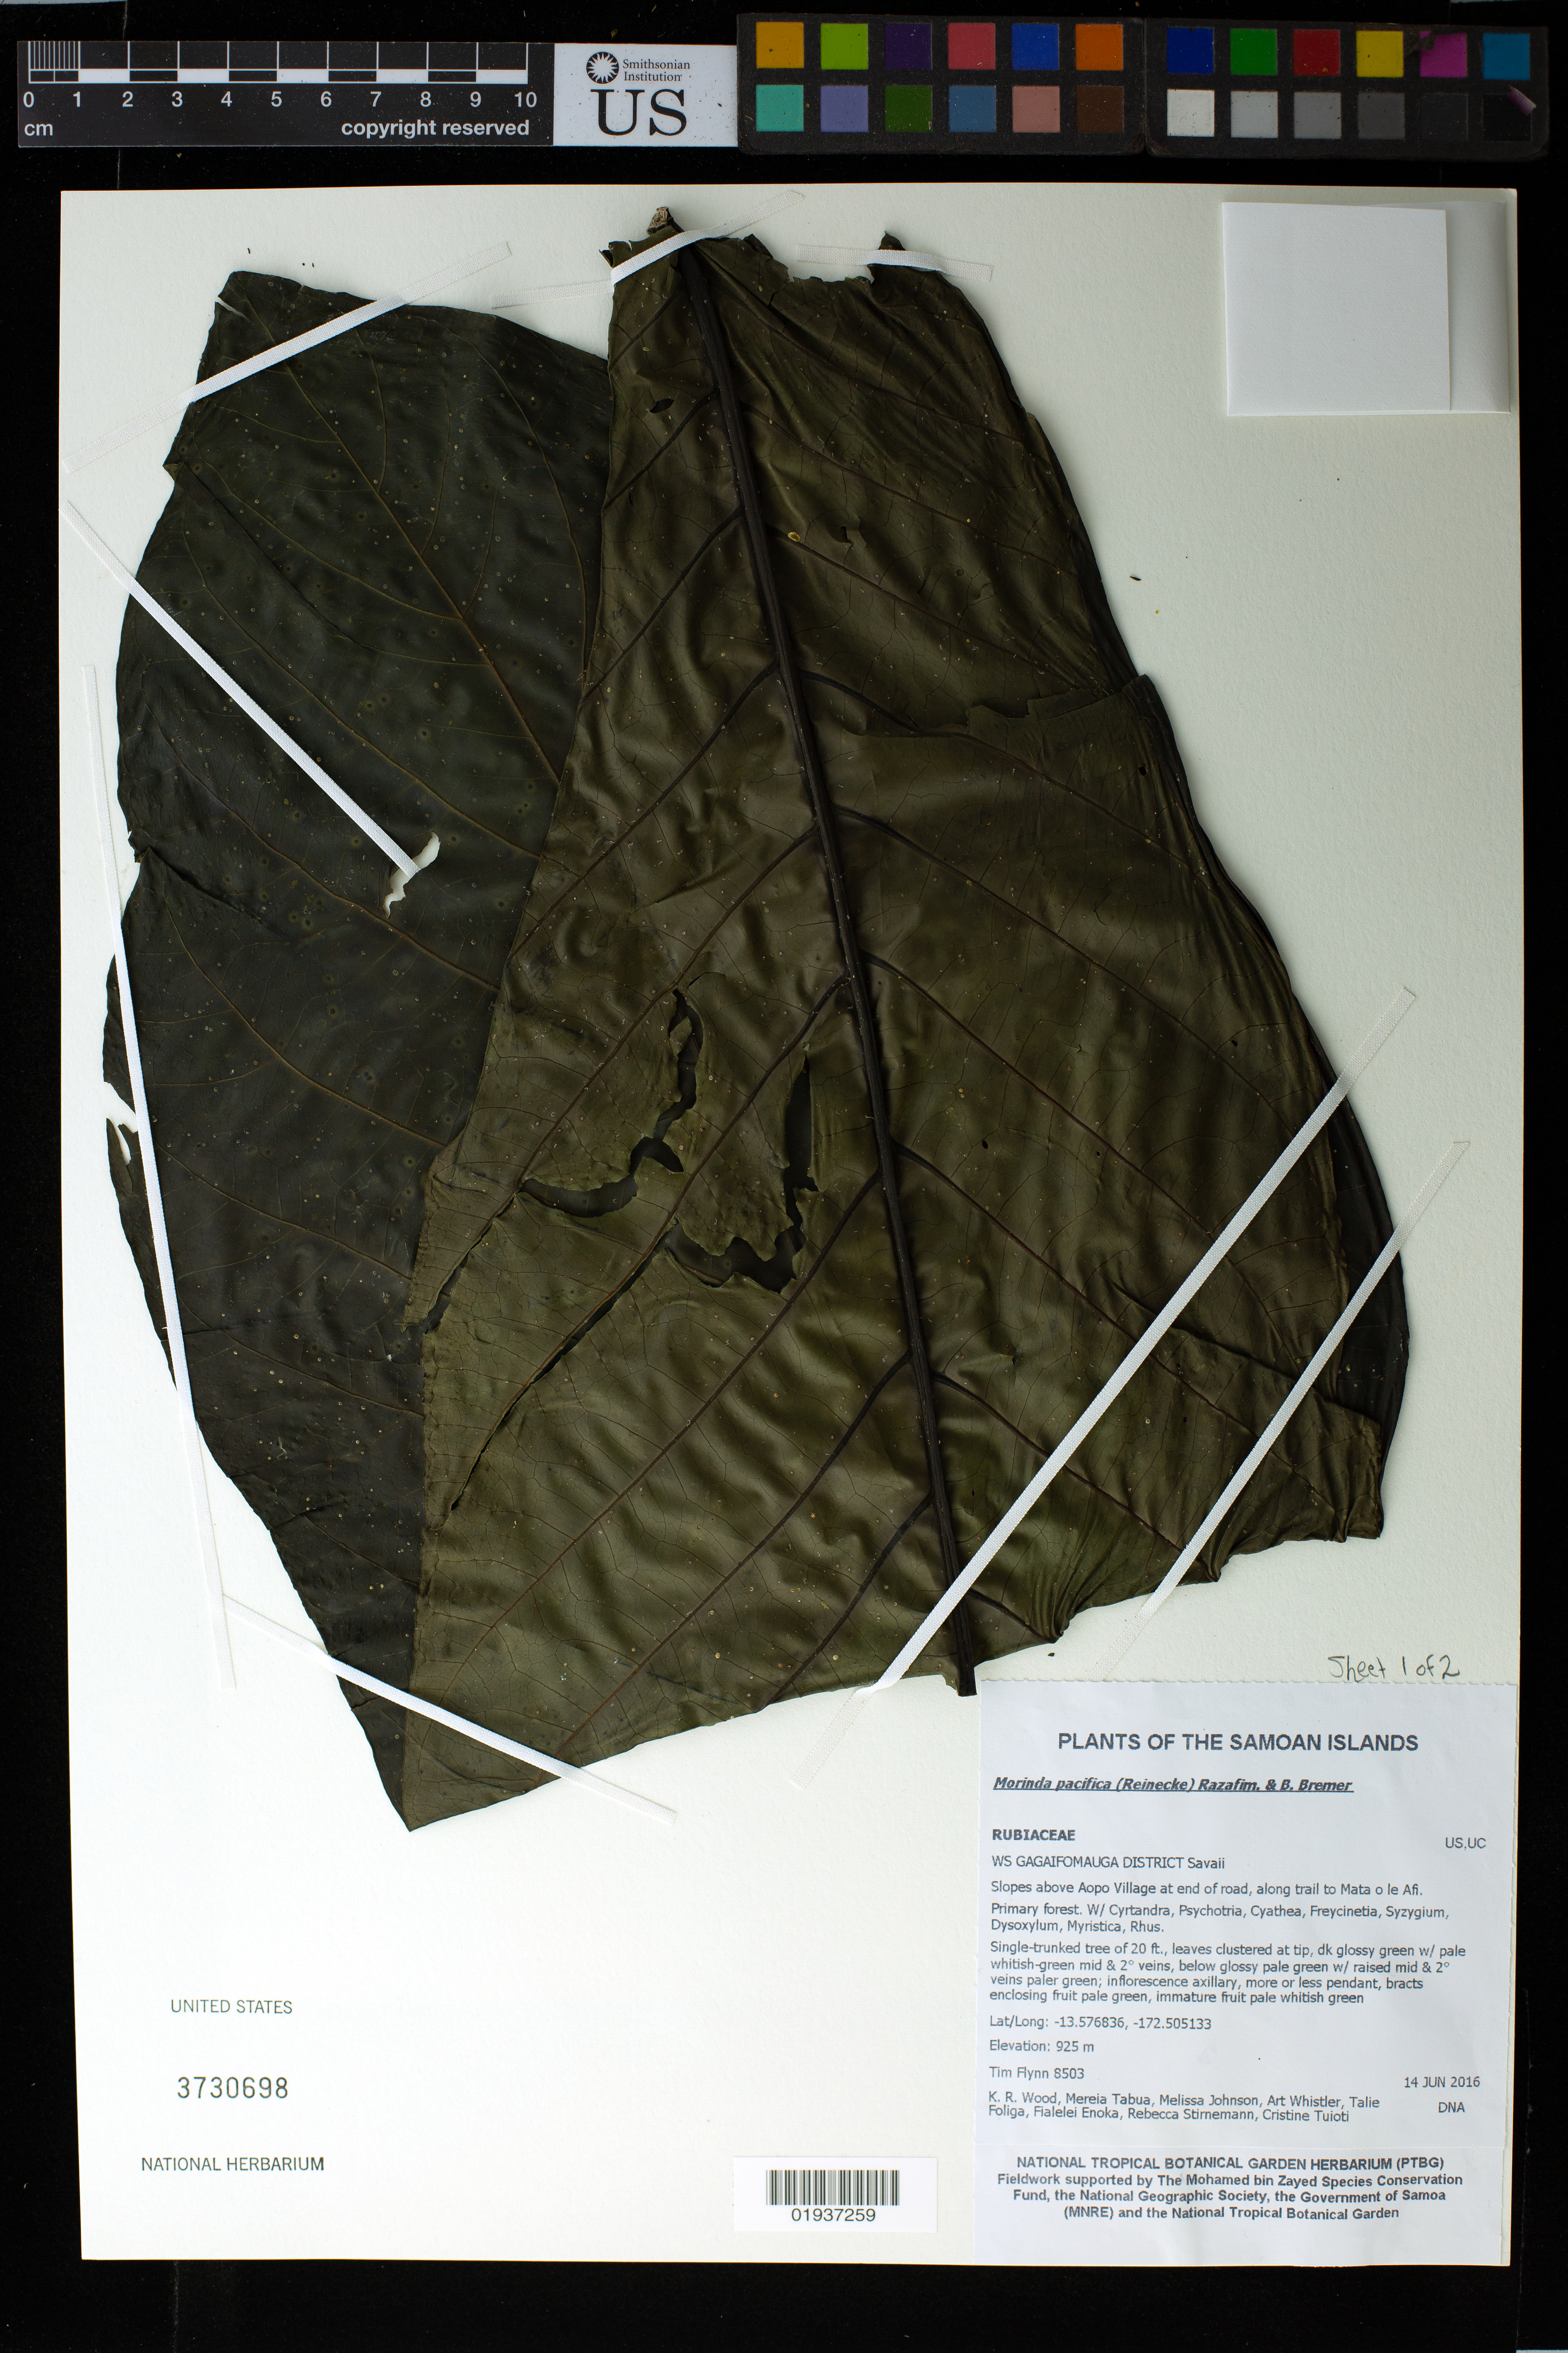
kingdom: Plantae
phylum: Tracheophyta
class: Magnoliopsida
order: Gentianales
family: Rubiaceae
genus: Morinda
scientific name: Morinda pacifica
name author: Razafim. & B. Bremer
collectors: K. R. Wood, T. W. Flynn, M. Tabua, M. Johnson, A. Whistler, T. Foliga, F. Enoka & R. Stirnemann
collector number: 8503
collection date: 2016-06-14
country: Samoa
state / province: Gagaifomauga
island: Savai'i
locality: Savaii, Slopes above Aopo Village at the end of road, along trail to Mata o le Afi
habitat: Primary forest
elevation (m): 925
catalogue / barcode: US 3730698